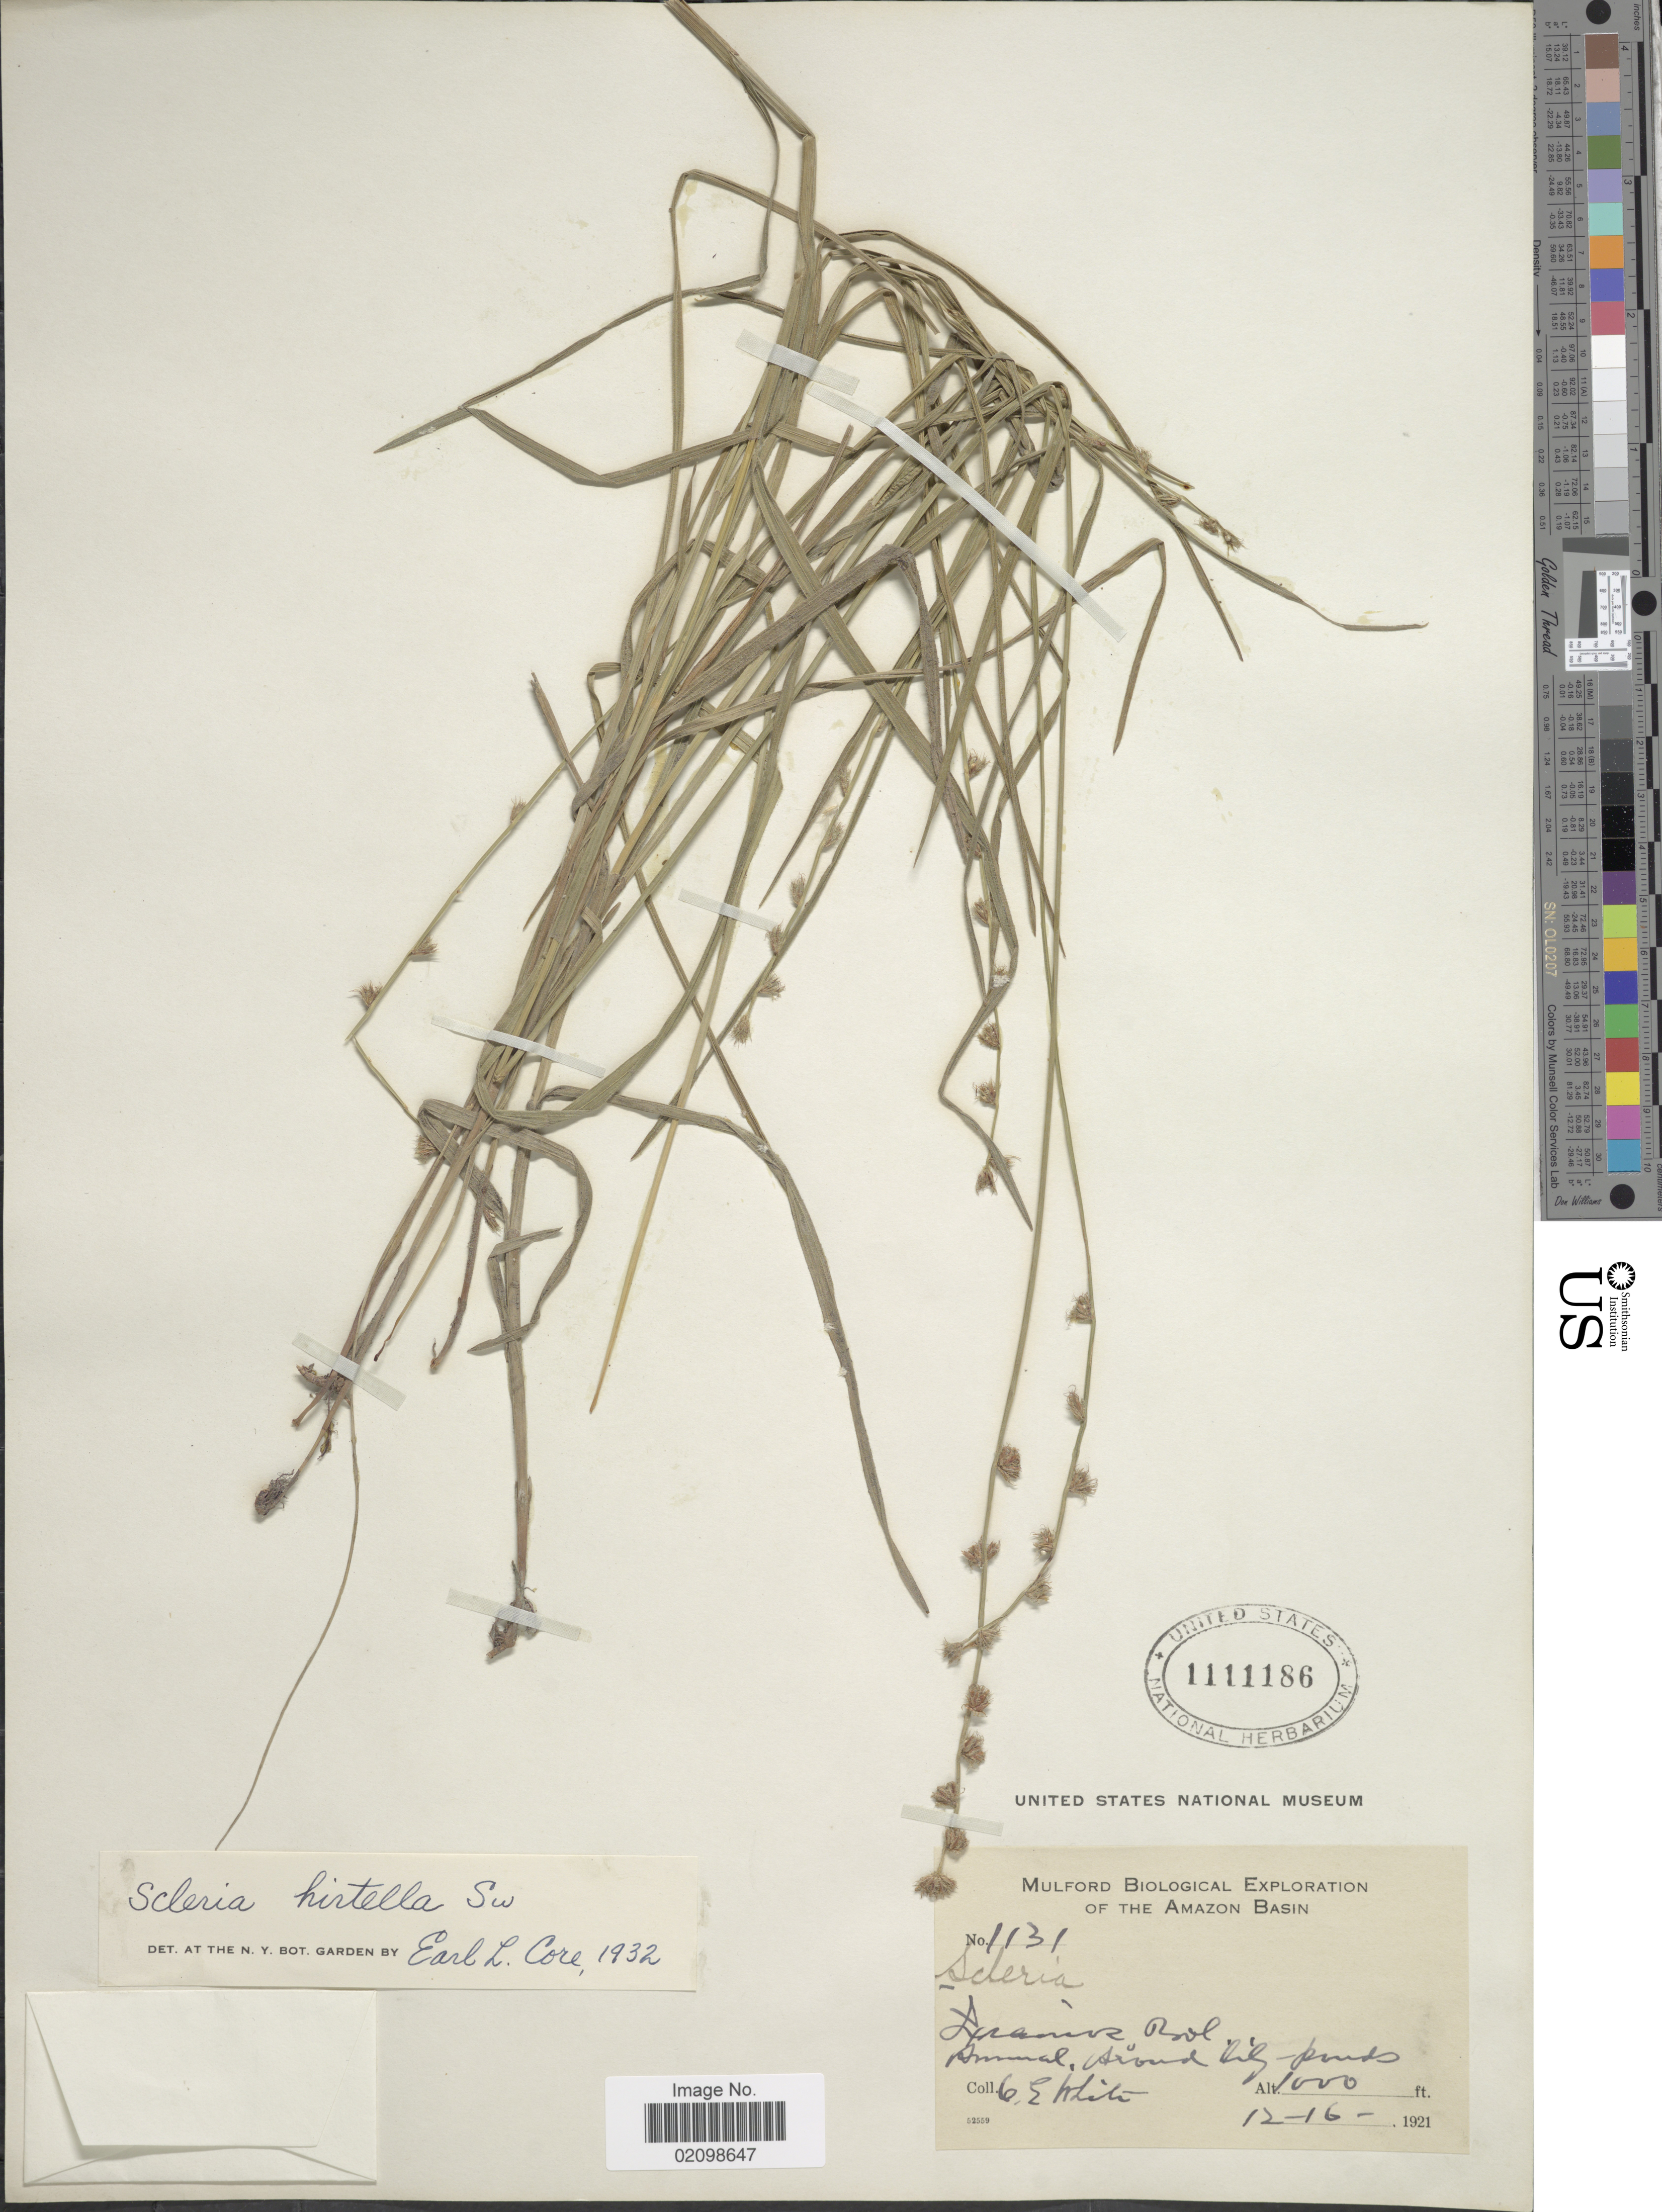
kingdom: Plantae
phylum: Tracheophyta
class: Liliopsida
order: Poales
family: Cyperaceae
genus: Scleria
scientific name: Scleria distans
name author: Poir.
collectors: O. E. White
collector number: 1131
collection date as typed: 12-16-1921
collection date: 1921-12-16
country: Bolivia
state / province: La Paz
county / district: Iturralde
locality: Ixiamas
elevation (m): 305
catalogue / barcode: US 1111186